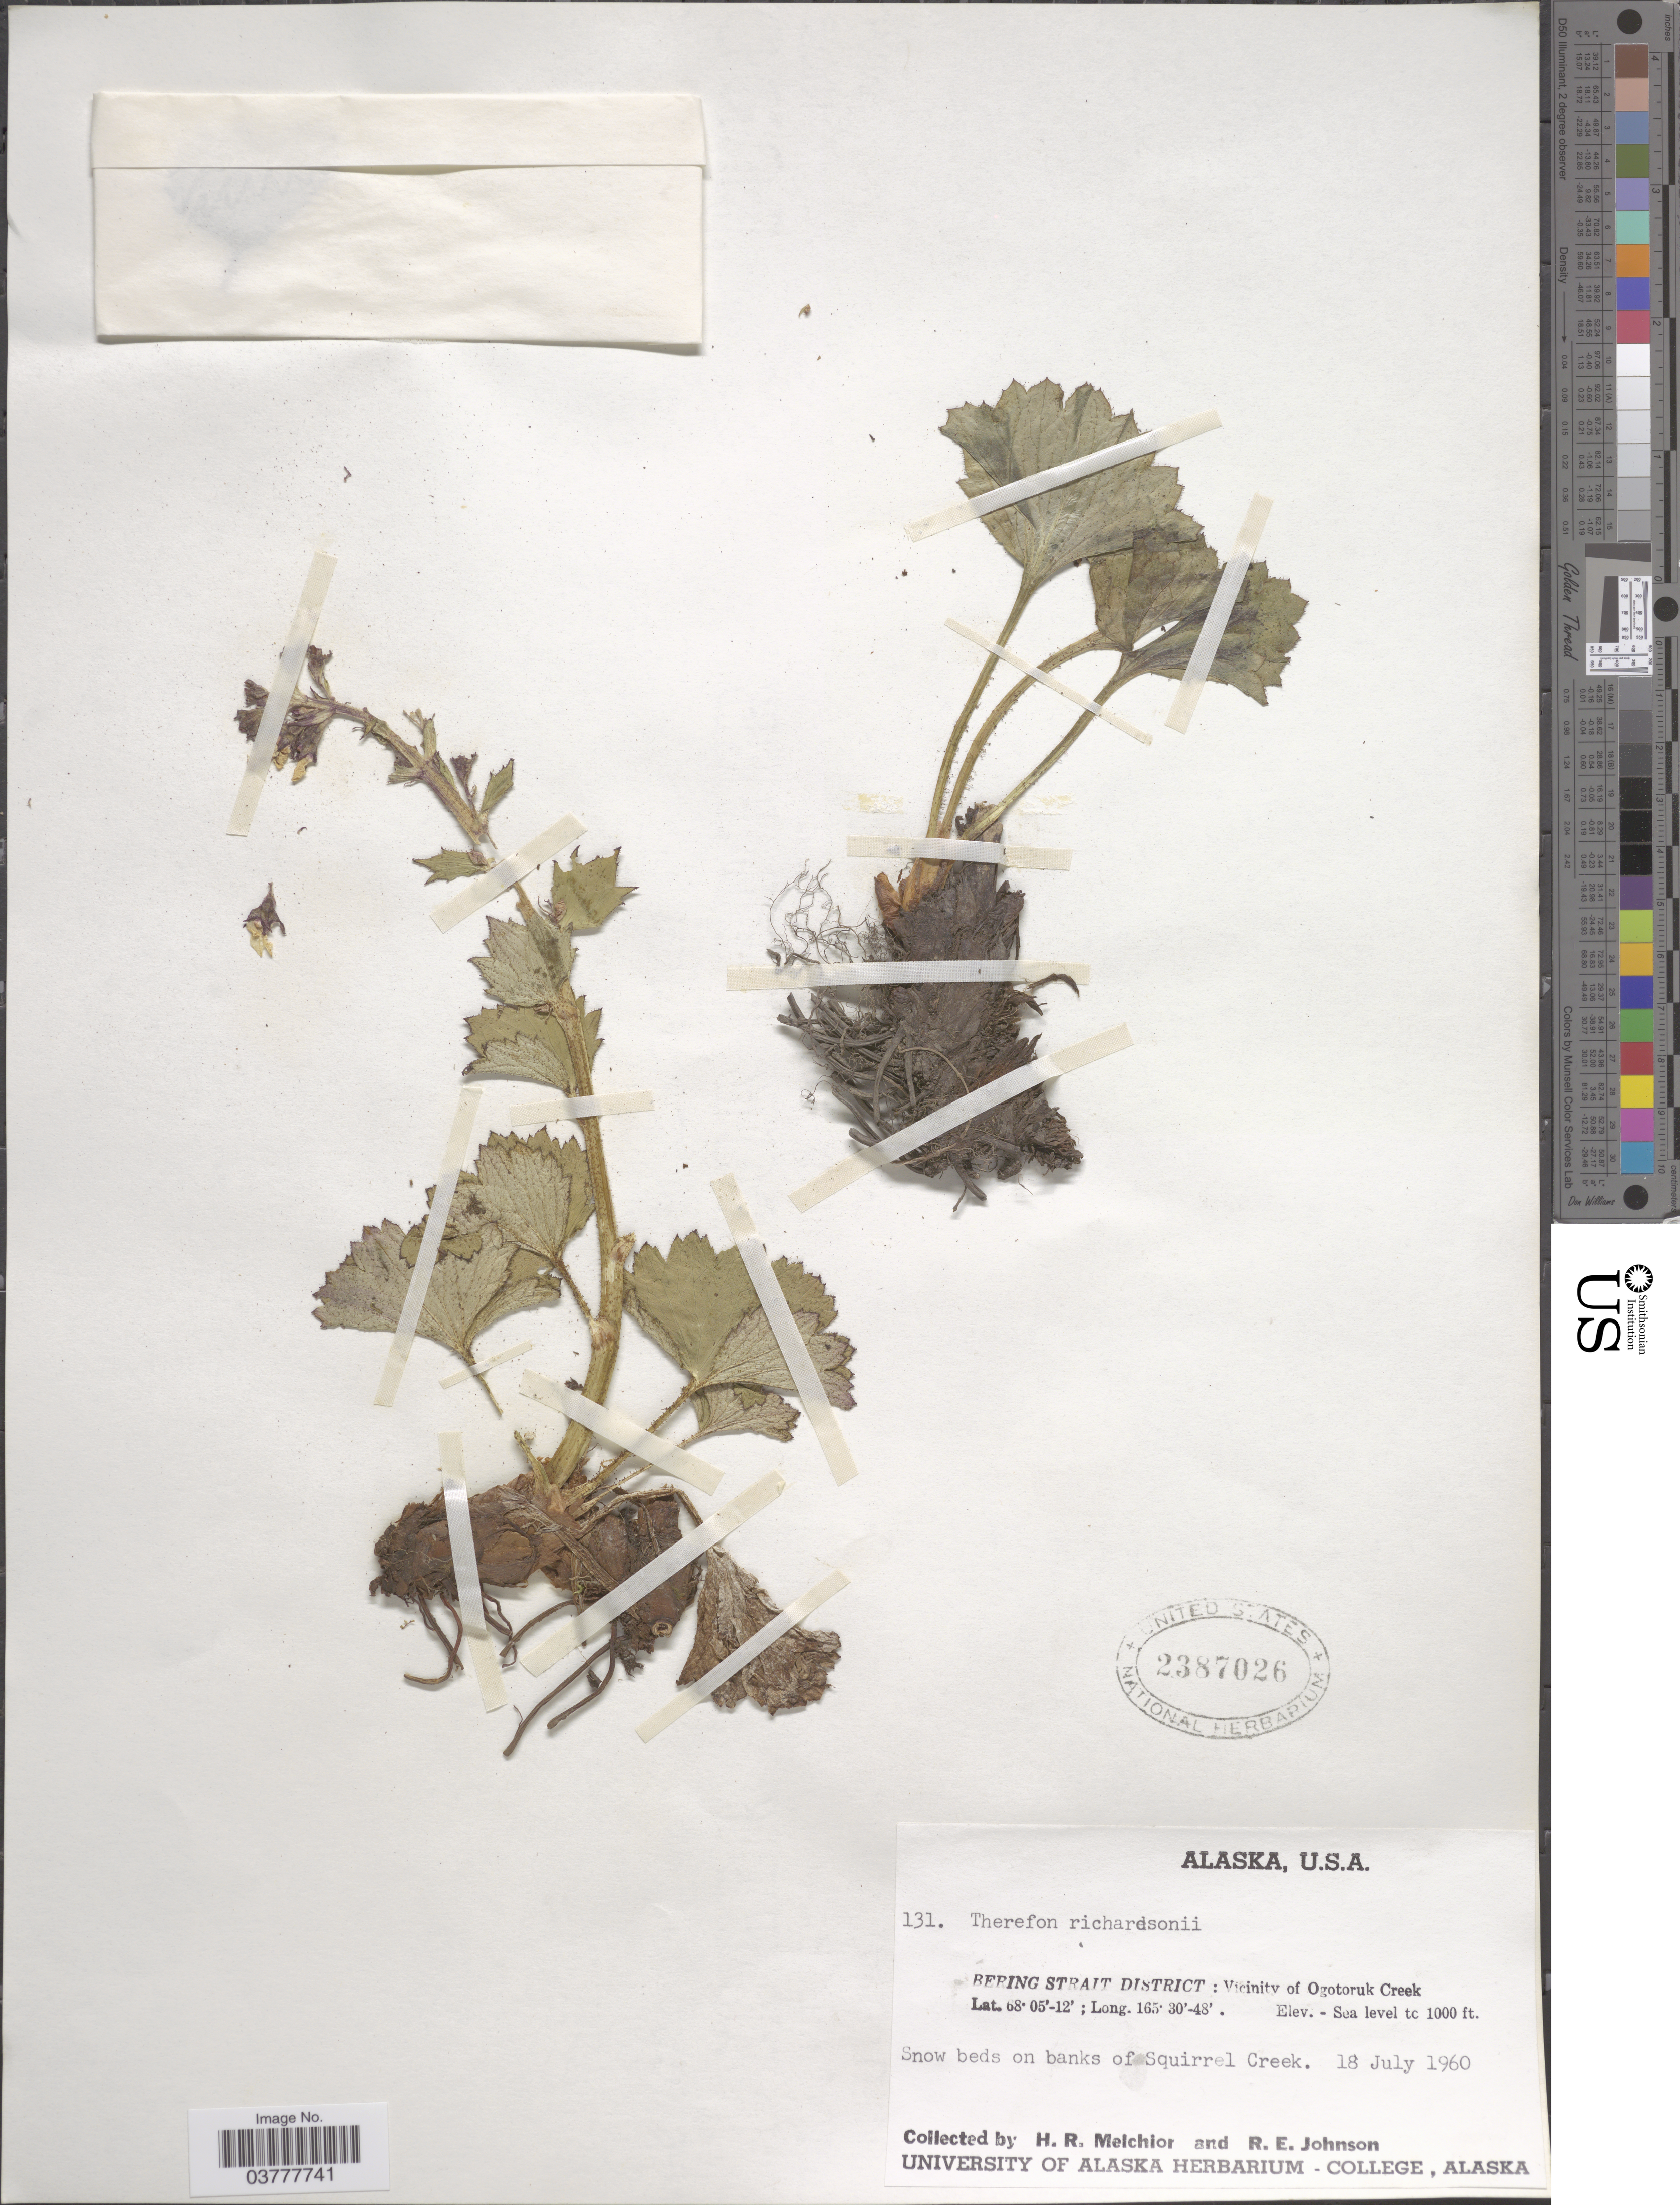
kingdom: Plantae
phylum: Tracheophyta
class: Magnoliopsida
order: Saxifragales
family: Saxifragaceae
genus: Boykinia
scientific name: Boykinia richardsonii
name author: (Hook.) A. Gray ex B.D. Jacks.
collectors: H. R. Melchior & R. Johnson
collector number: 131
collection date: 1960-07-18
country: United States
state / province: Alaska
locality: Bering Strait District: Vicinity of Ogotoruk Creek. Snow bed on banks of Squirrel Creek.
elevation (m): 0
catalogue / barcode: US 2387026